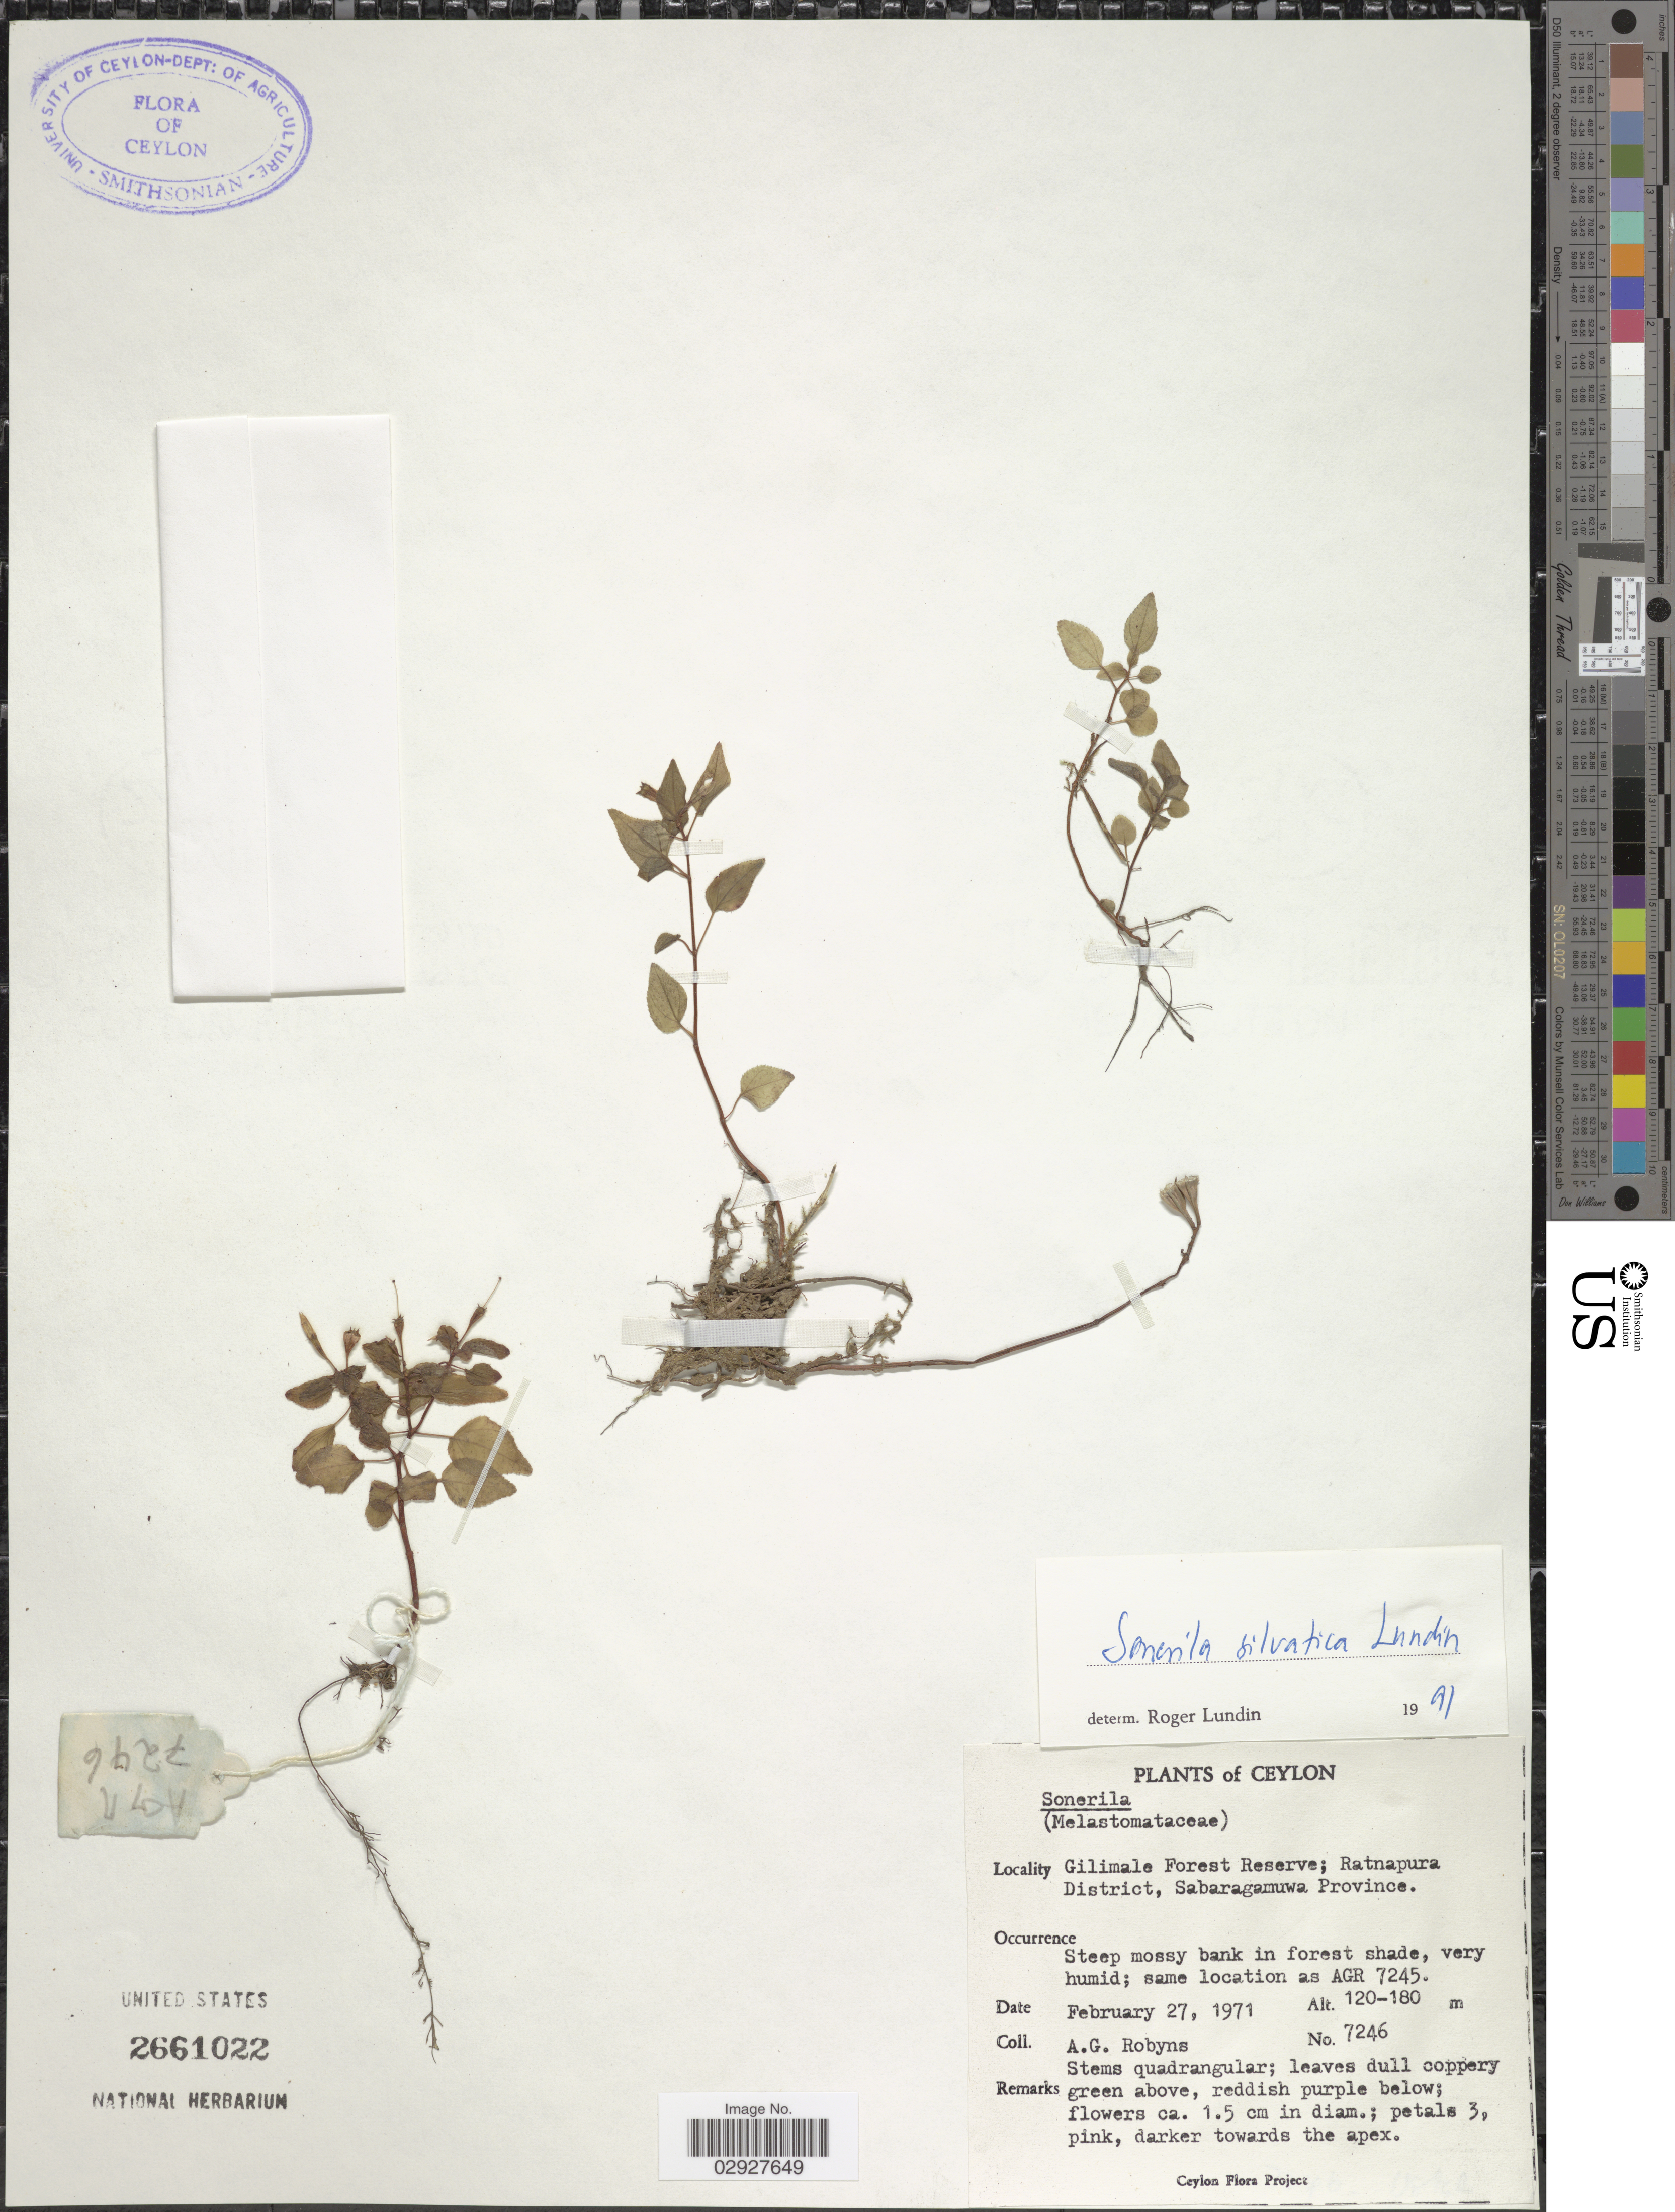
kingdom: Plantae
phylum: Tracheophyta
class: Magnoliopsida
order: Myrtales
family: Melastomataceae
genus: Sonerila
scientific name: Sonerila silvatica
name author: Lundin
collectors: A. Robyns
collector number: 7246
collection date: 1971-02-27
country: Sri Lanka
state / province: Sabaragamuwa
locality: Ceylon. Gilimale Forest Reserve; Ratnapura District.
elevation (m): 120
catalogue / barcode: US 2661022